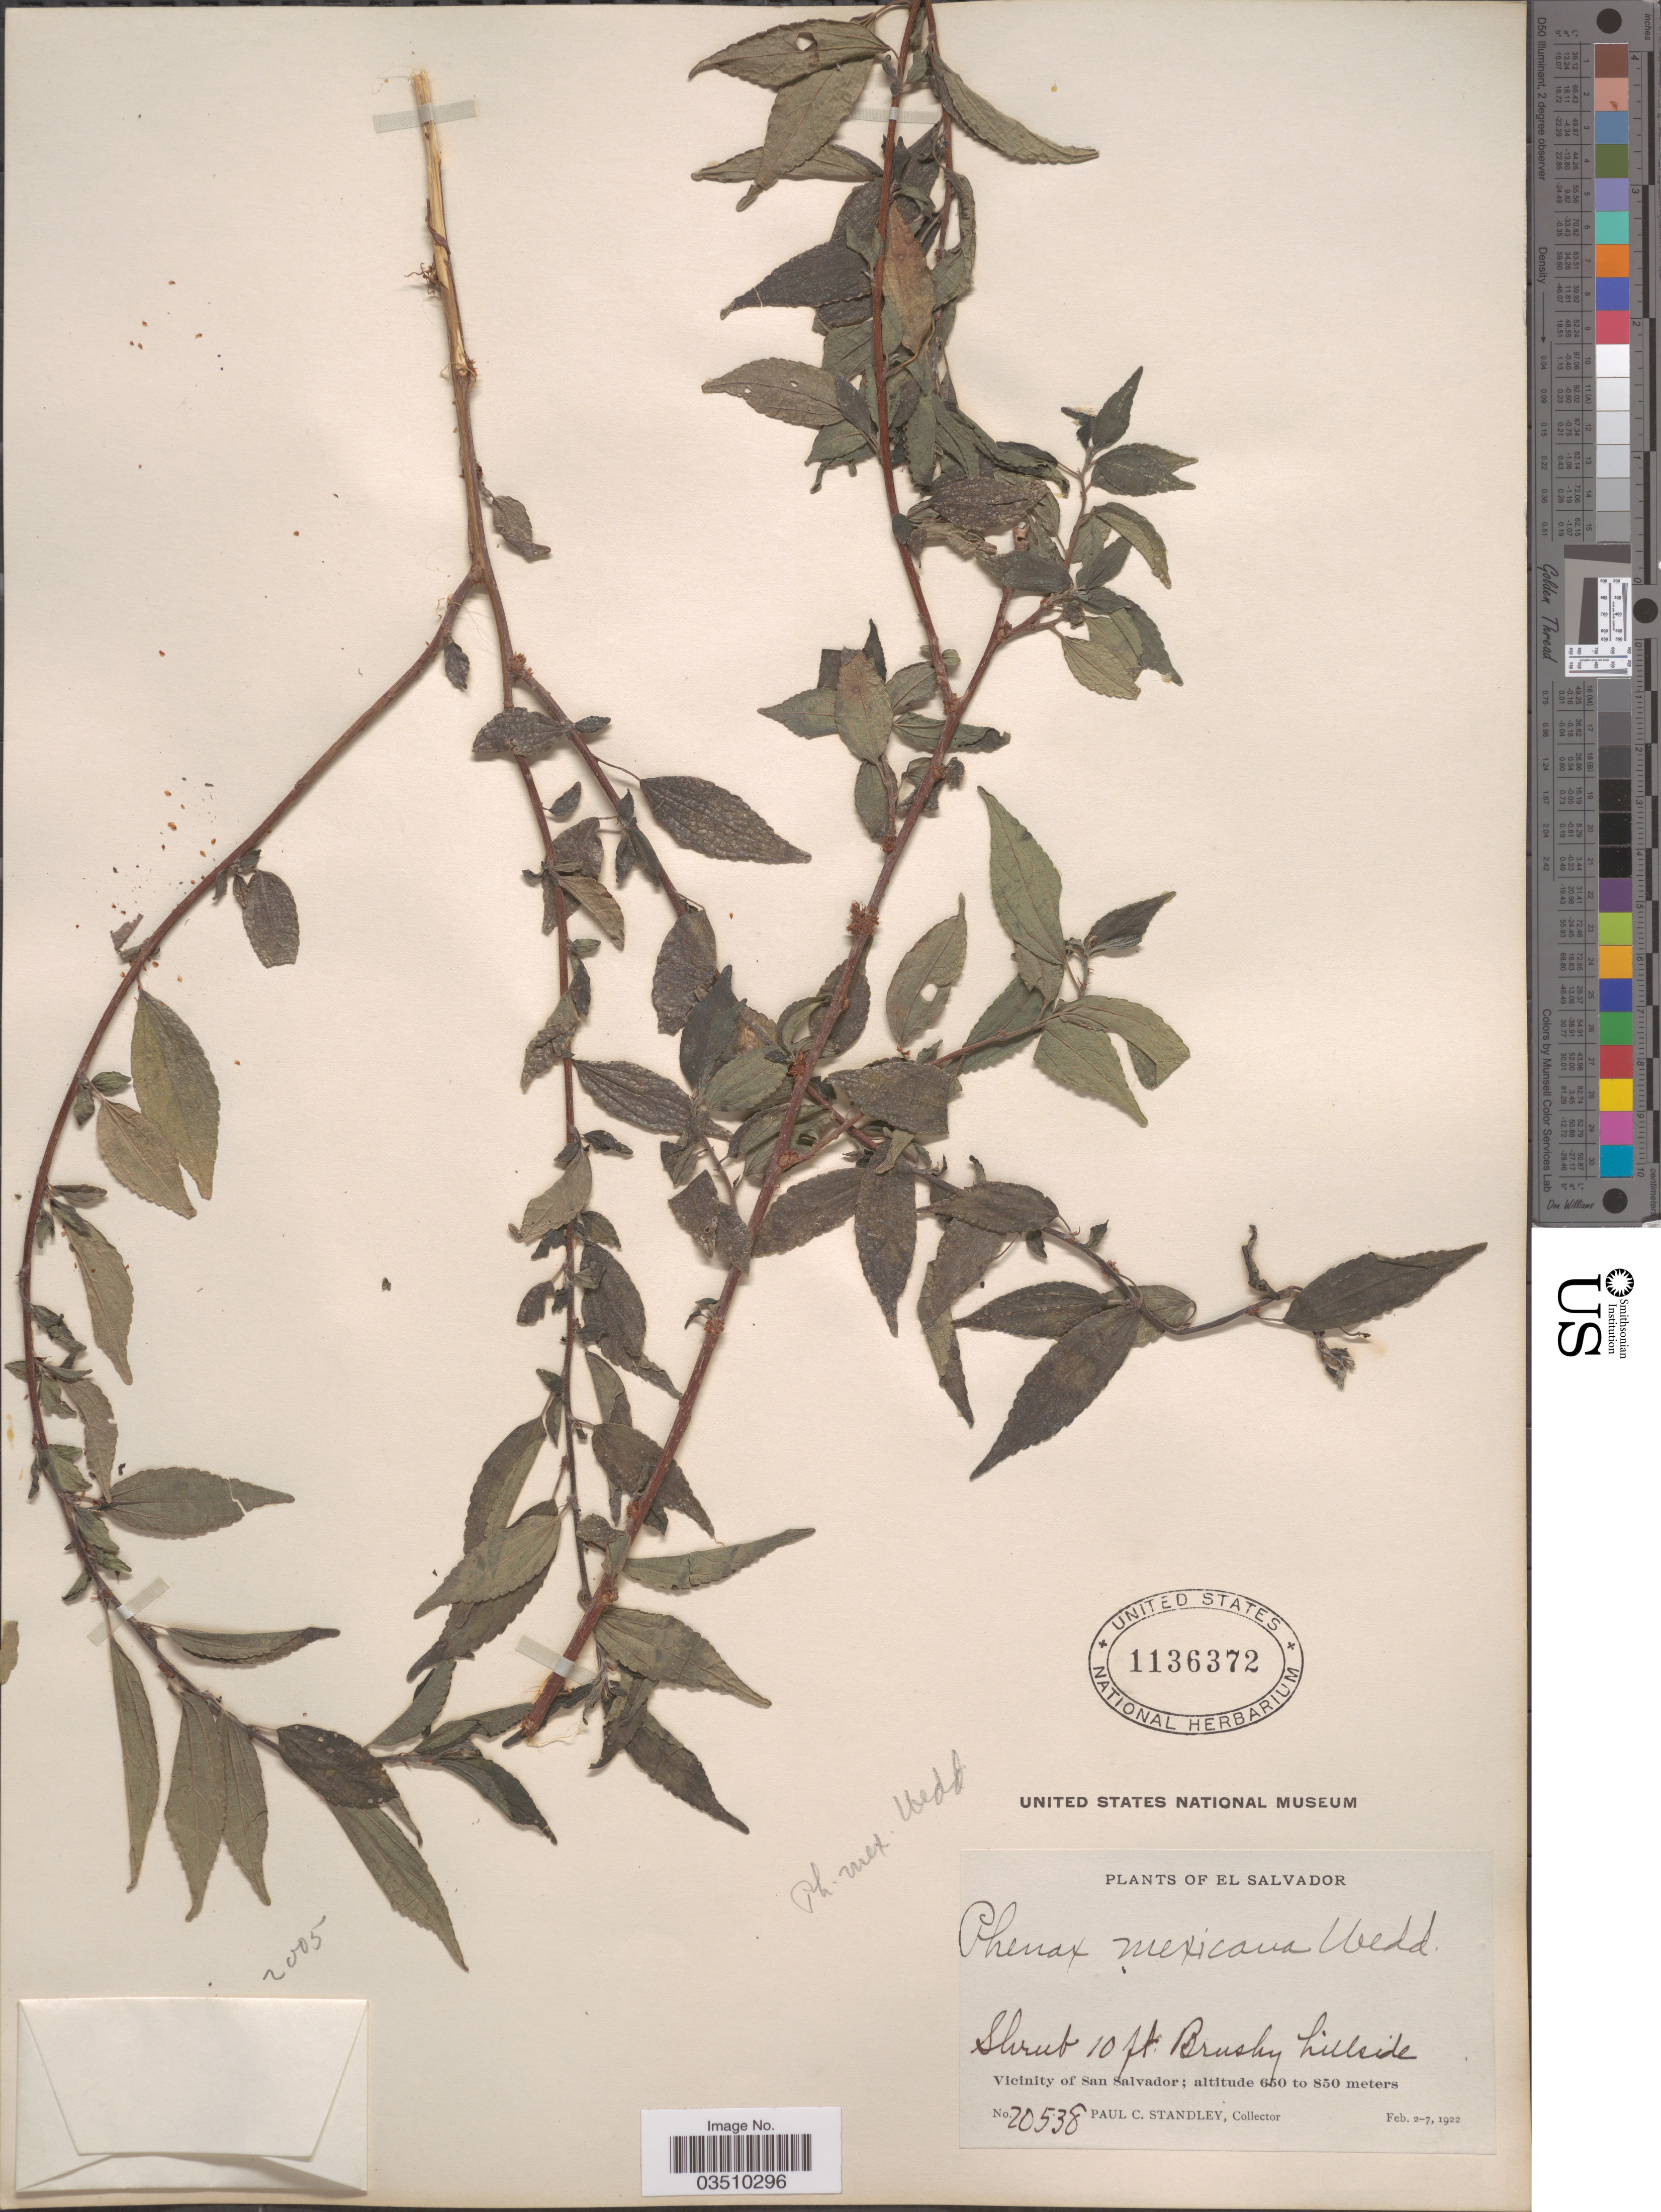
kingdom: Plantae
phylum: Tracheophyta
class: Magnoliopsida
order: Rosales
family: Urticaceae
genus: Phenax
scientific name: Phenax mexicanus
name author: Wedd.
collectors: P. C. Standley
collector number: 20538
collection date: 1922-02-02/1922-02-07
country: El Salvador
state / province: San Salvador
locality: Vicinity of San Salvador.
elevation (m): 650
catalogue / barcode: US 1136372